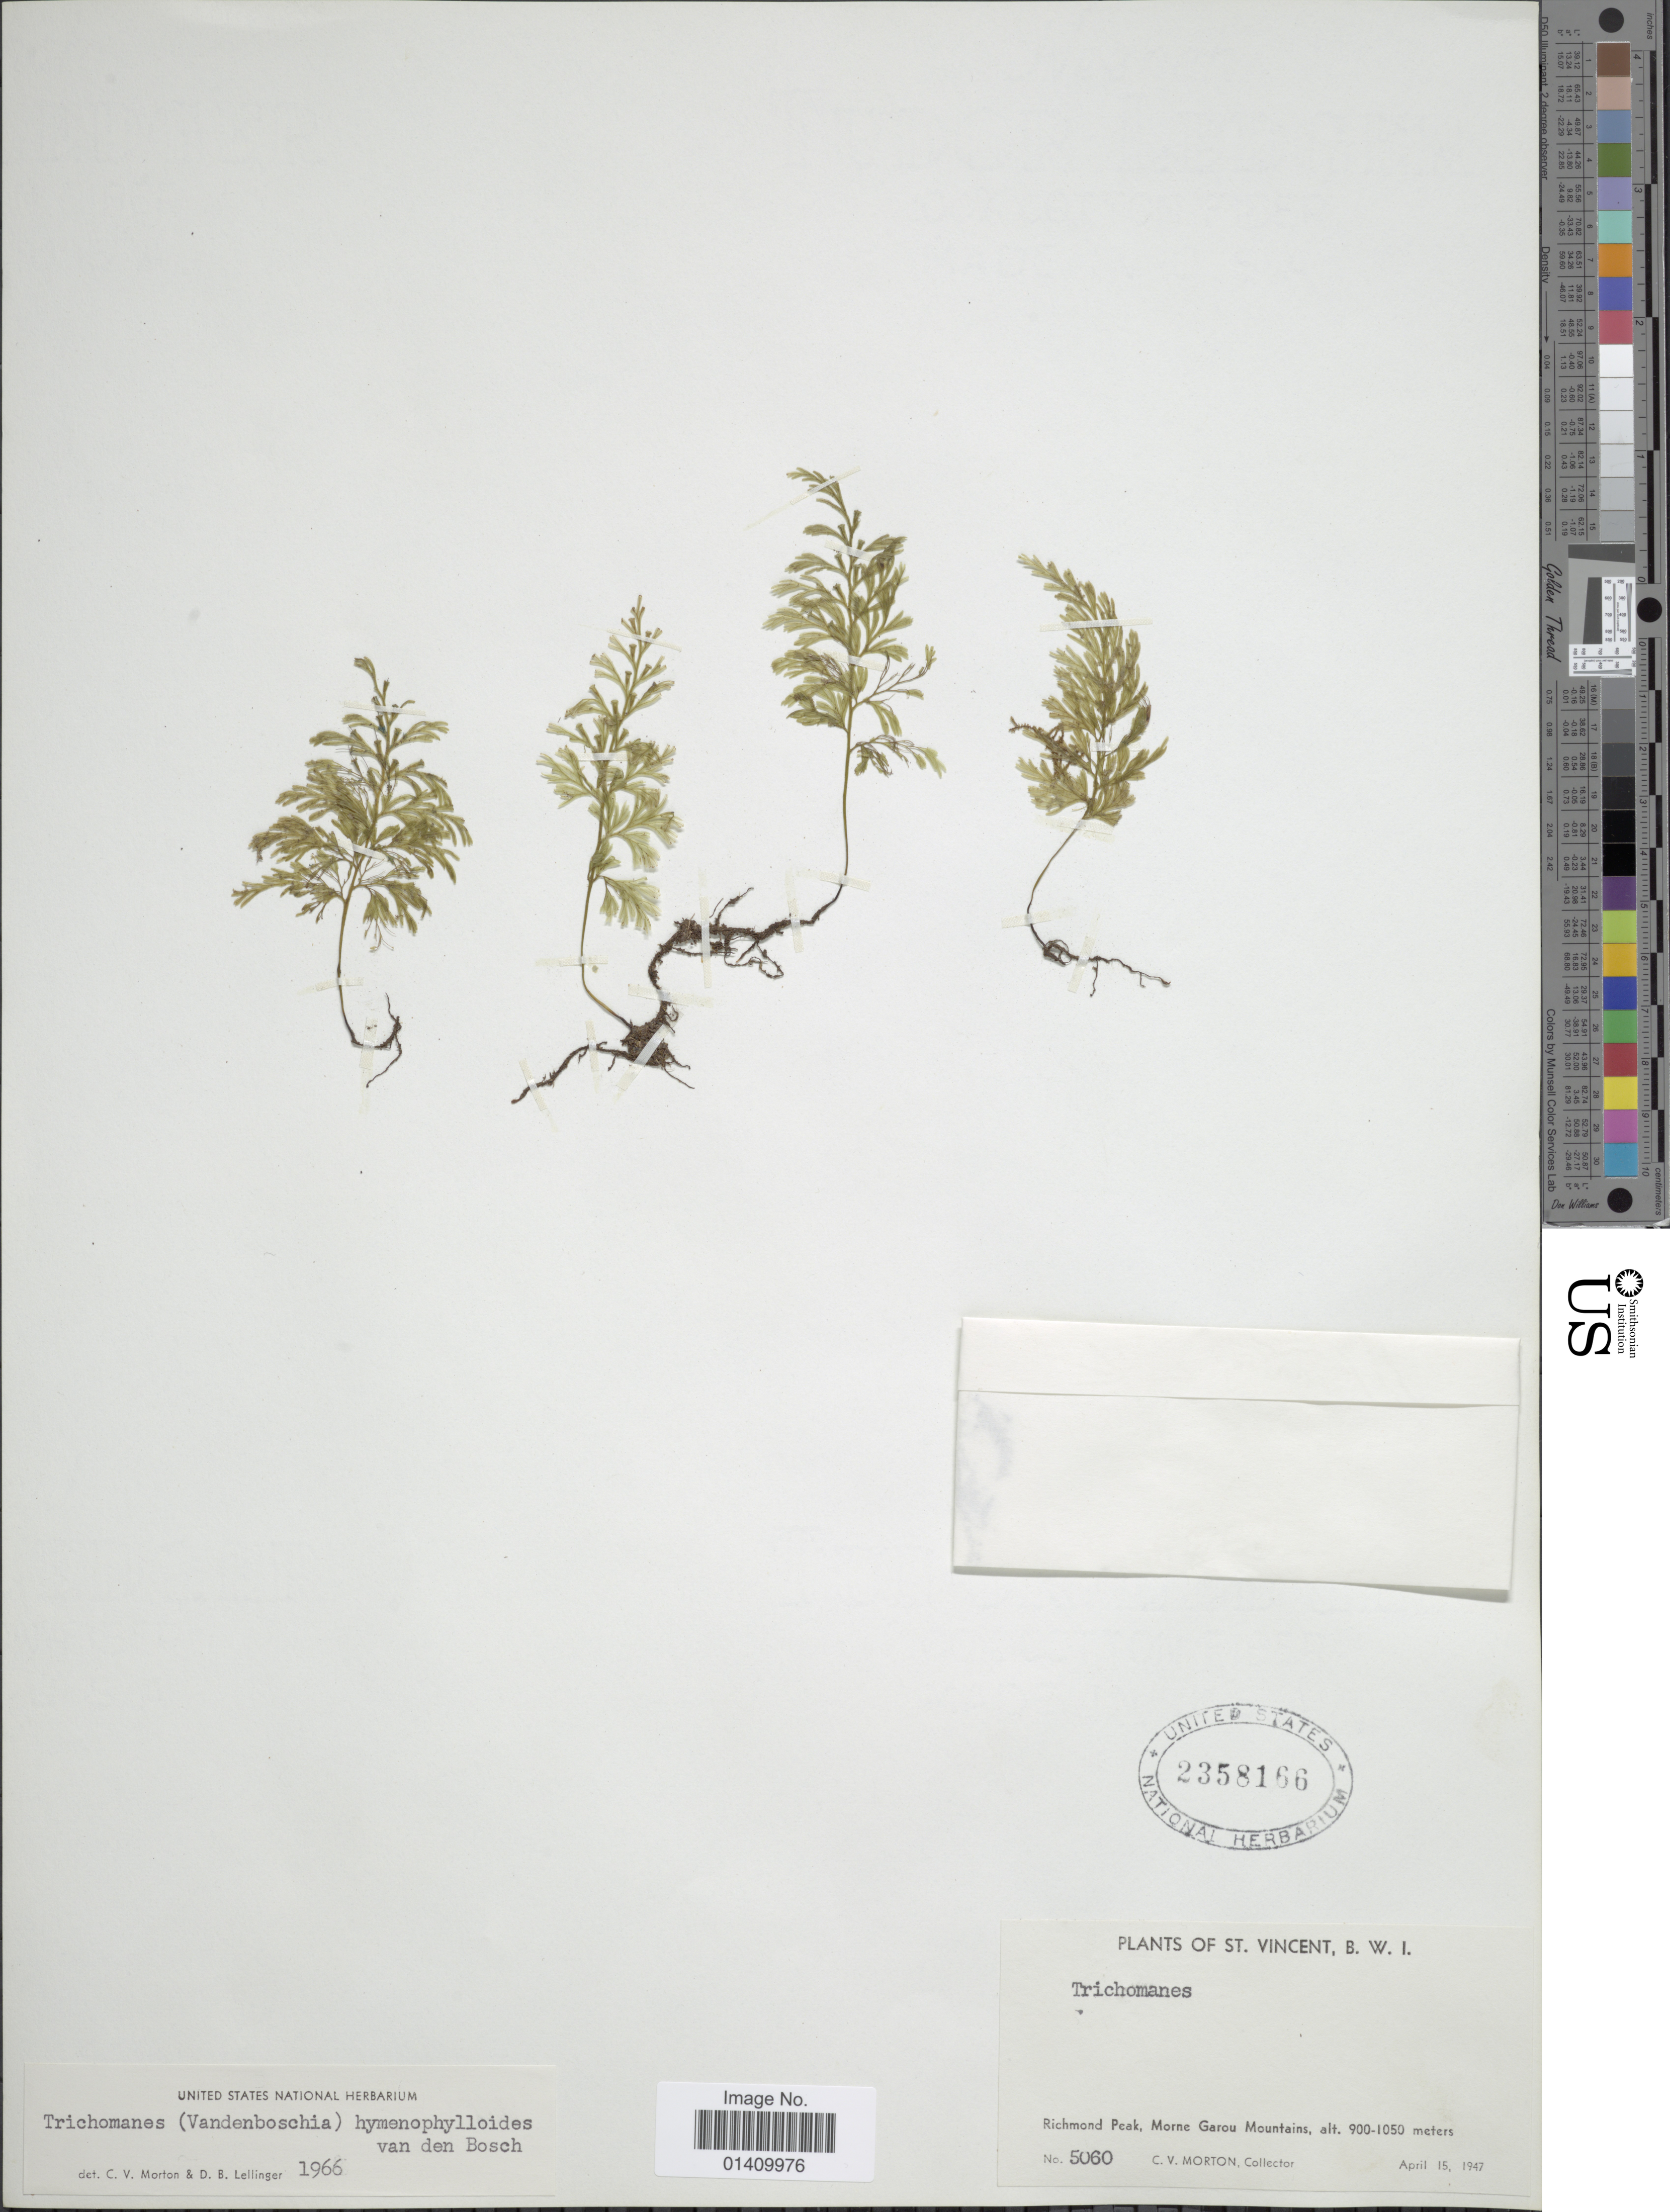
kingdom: Plantae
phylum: Tracheophyta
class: Polypodiopsida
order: Hymenophyllales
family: Hymenophyllaceae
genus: Polyphlebium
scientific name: Polyphlebium hymenophylloides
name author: (Bosch) Ebihara & Dubuisson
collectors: C. V. Morton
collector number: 5060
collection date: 1947-04-15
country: St. Vincent - Grenadines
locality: St. Vincent B..W.I. Richmond Peak, Morne Garou Mountains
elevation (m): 900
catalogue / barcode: US 2358166